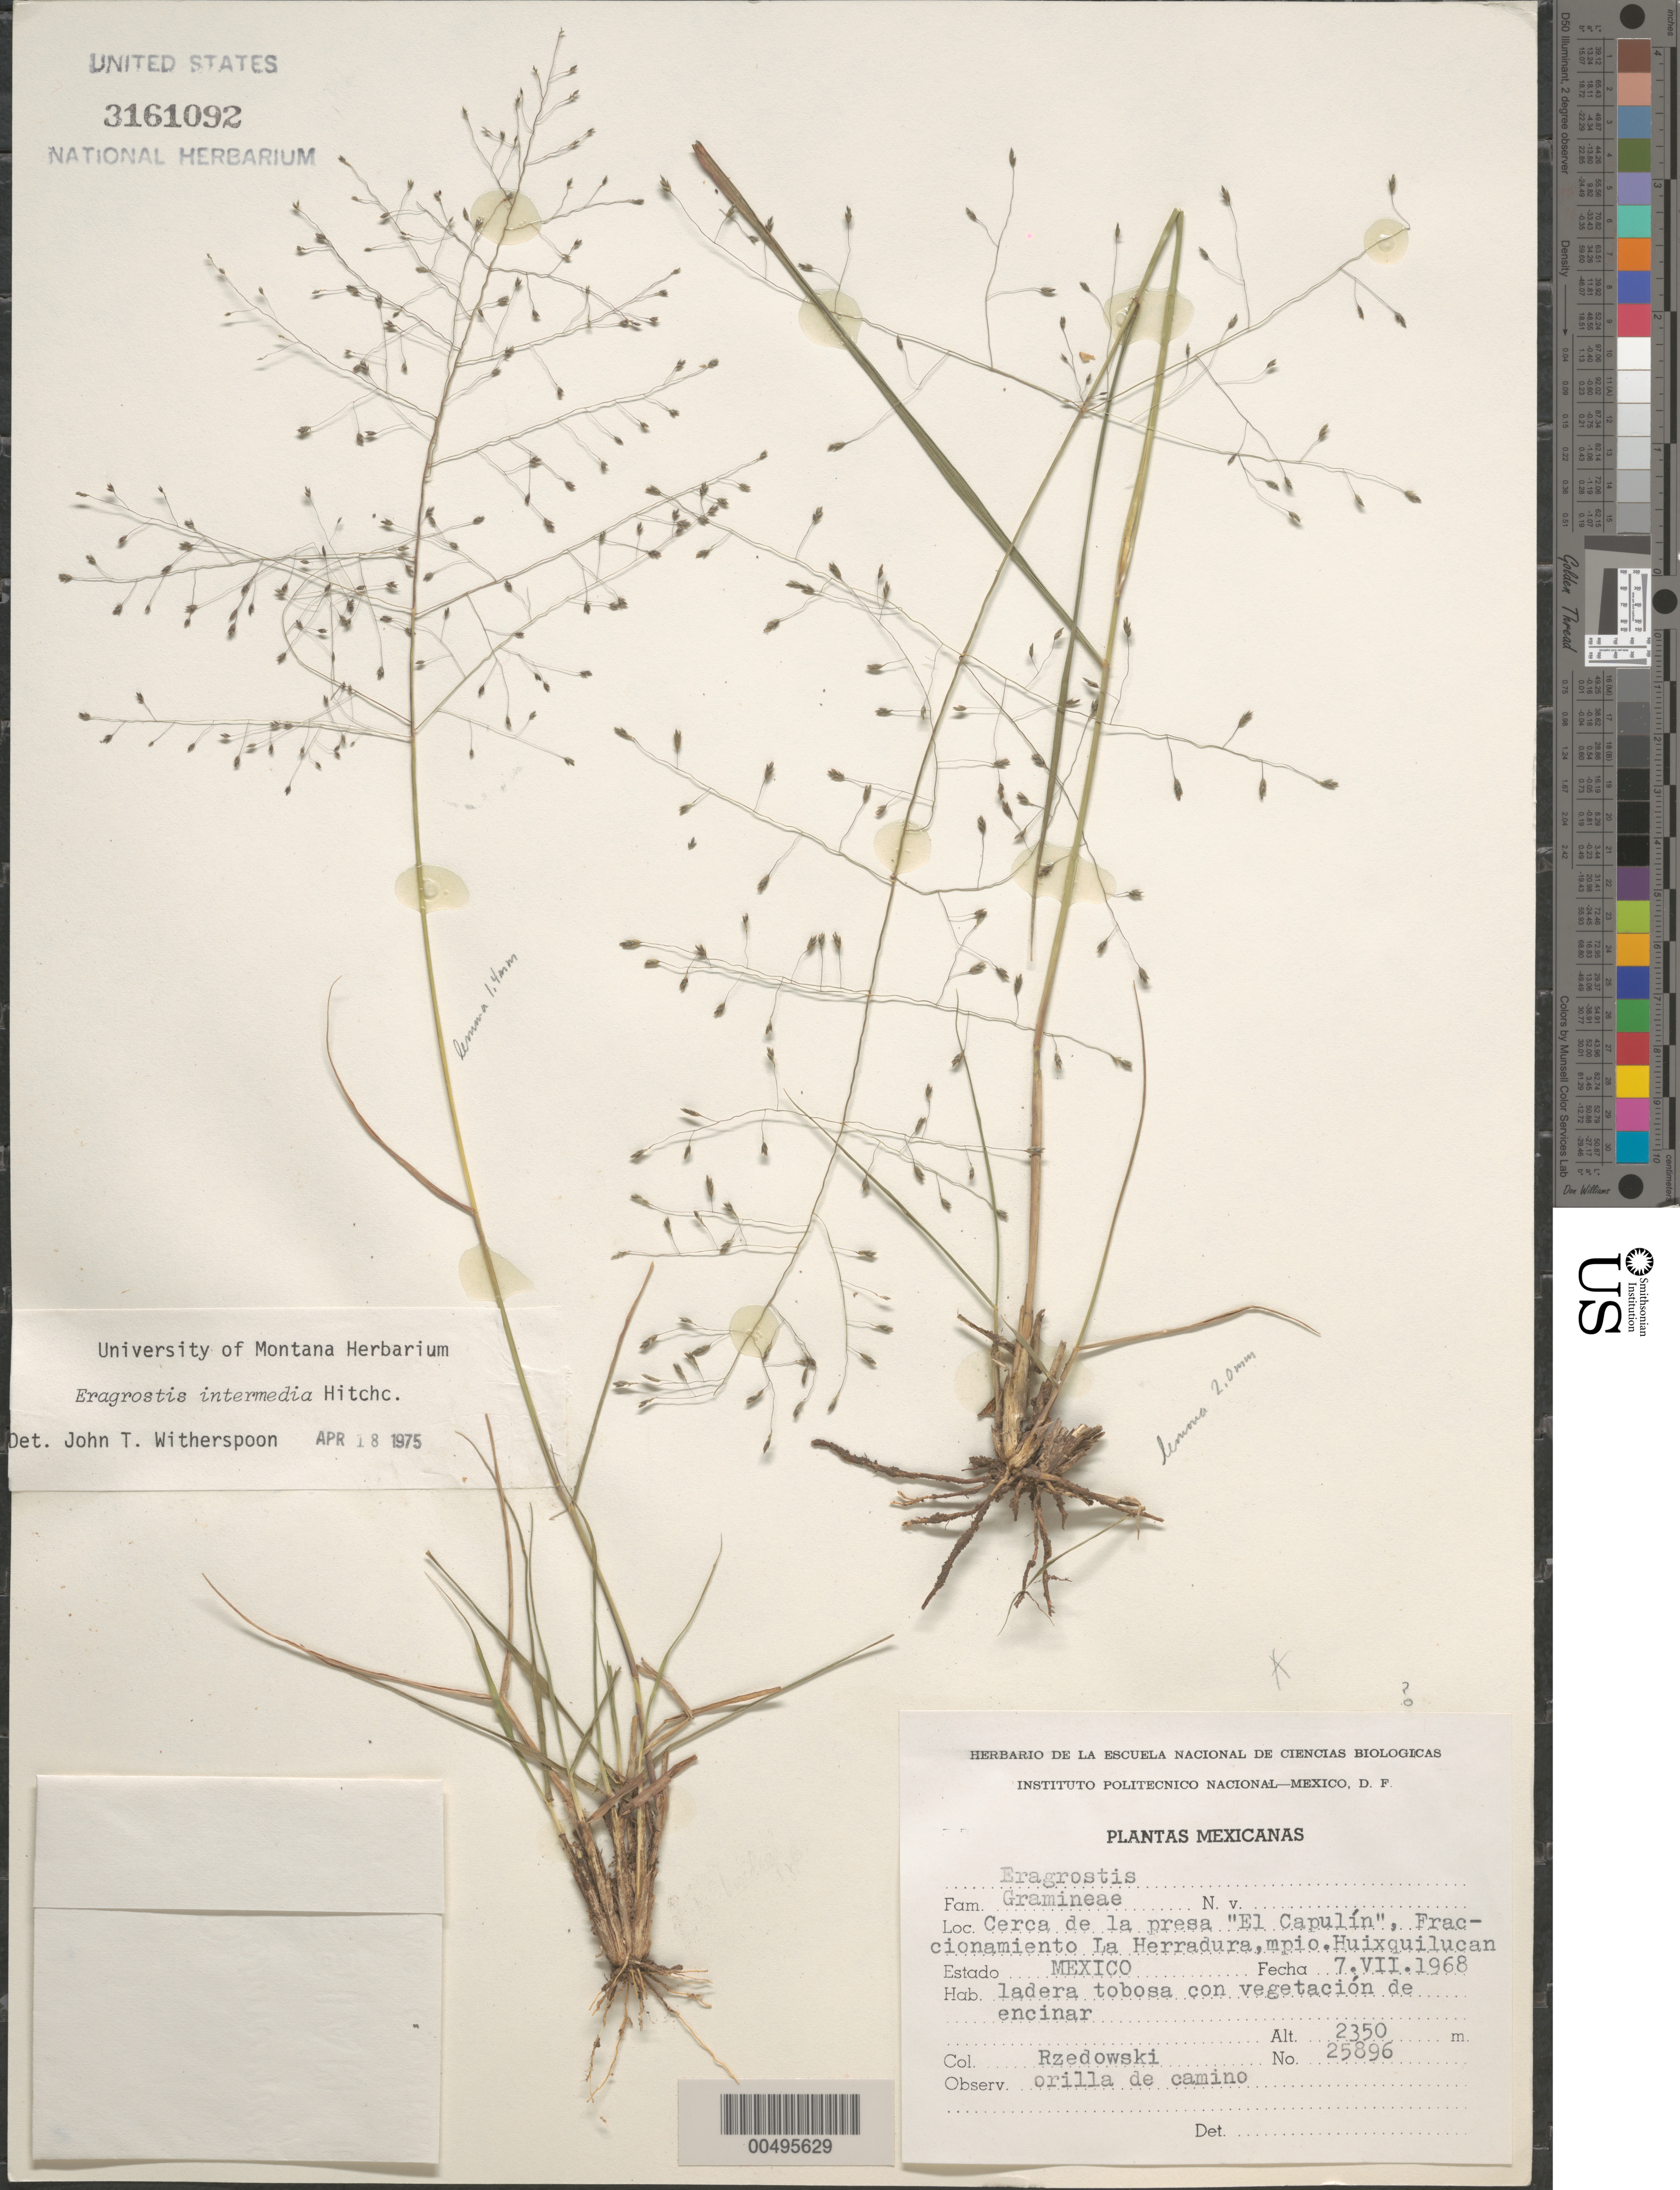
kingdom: Plantae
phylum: Tracheophyta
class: Liliopsida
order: Poales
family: Poaceae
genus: Eragrostis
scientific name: Eragrostis intermedia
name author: Hitchc.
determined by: Witherspoon, John T.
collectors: J. Rzedowski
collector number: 25896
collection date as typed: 7 Jul 1968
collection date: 1968-07-07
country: Mexico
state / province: Mexico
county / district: Huixquilucan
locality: Cerca de la presa El Capulín, Fraccionamiento La Herradura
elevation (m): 2350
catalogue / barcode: US 3161092